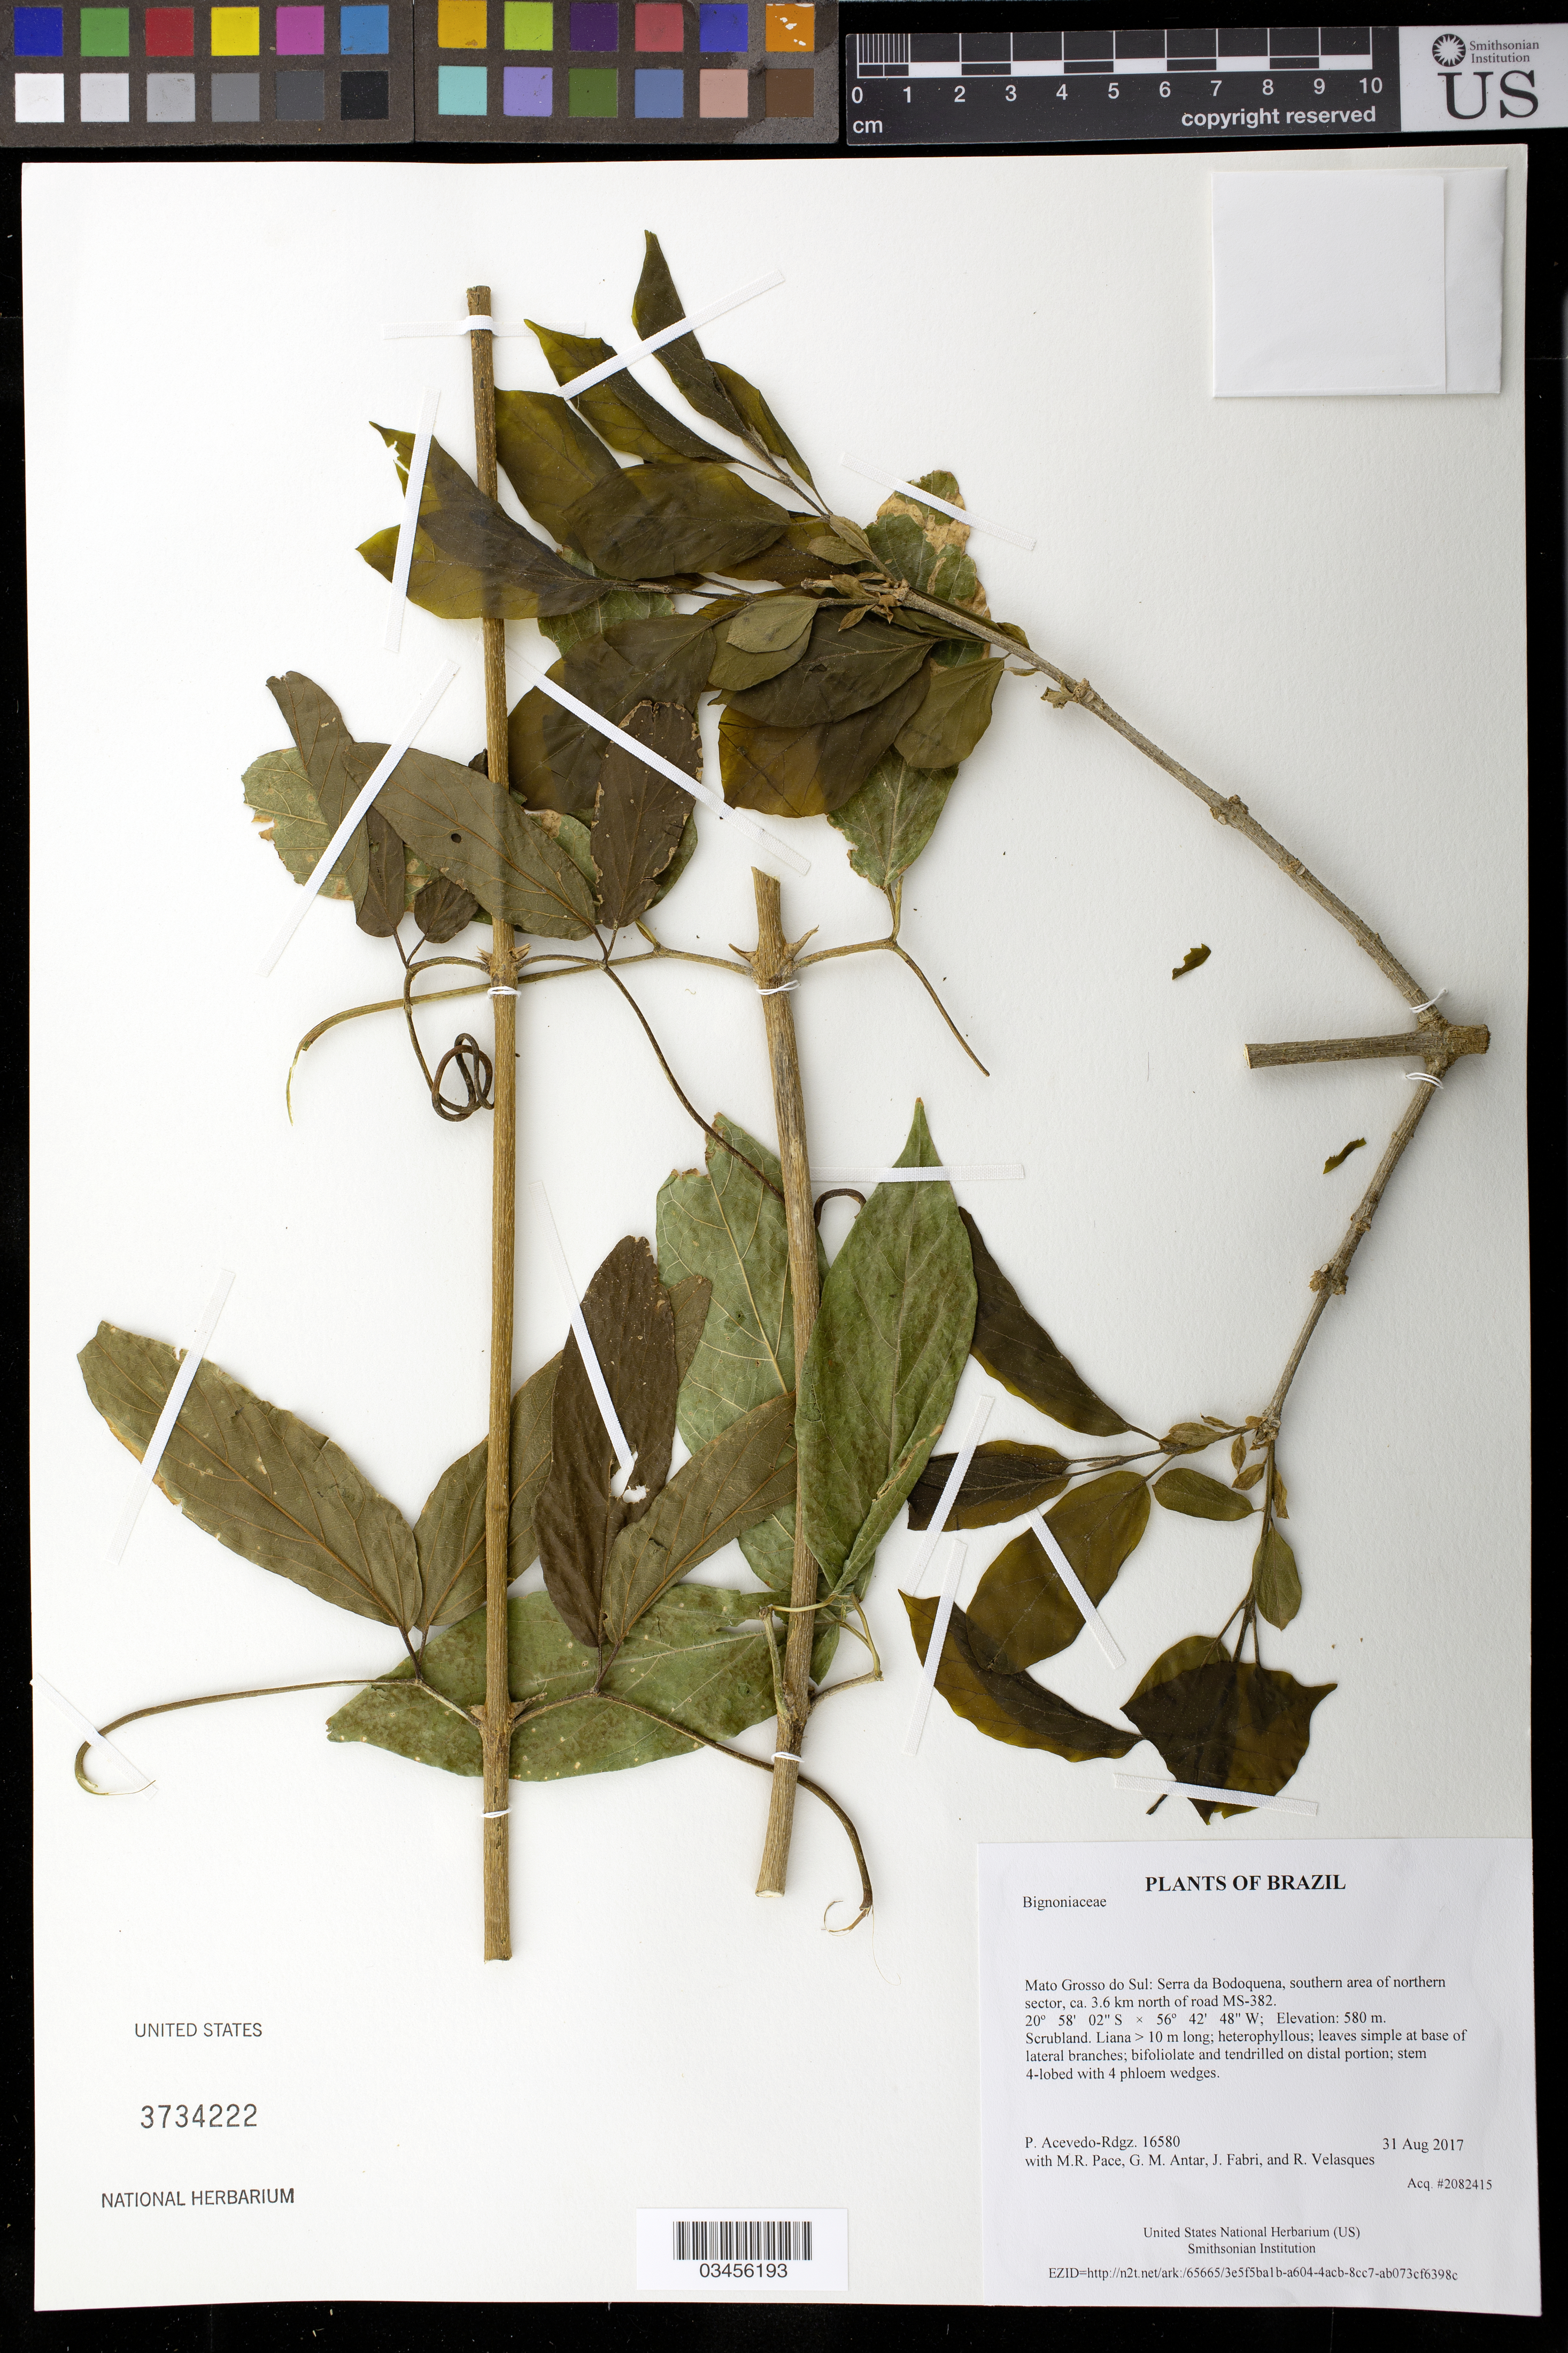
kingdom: Plantae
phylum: Tracheophyta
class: Magnoliopsida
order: Lamiales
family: Bignoniaceae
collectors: P. Acevedo-Rodr., M. R. Pace, G. M. Antar, J. Fabri & R. Velasques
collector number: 16580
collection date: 2017-08-31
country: Brazil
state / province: Mato Grosso do Sul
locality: Serra da Bodoquena, southern area of northern sector, ca. 3.6 km north of road MS-382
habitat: Scrubland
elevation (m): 580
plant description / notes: US, MO, K, RB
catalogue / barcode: US 3734222